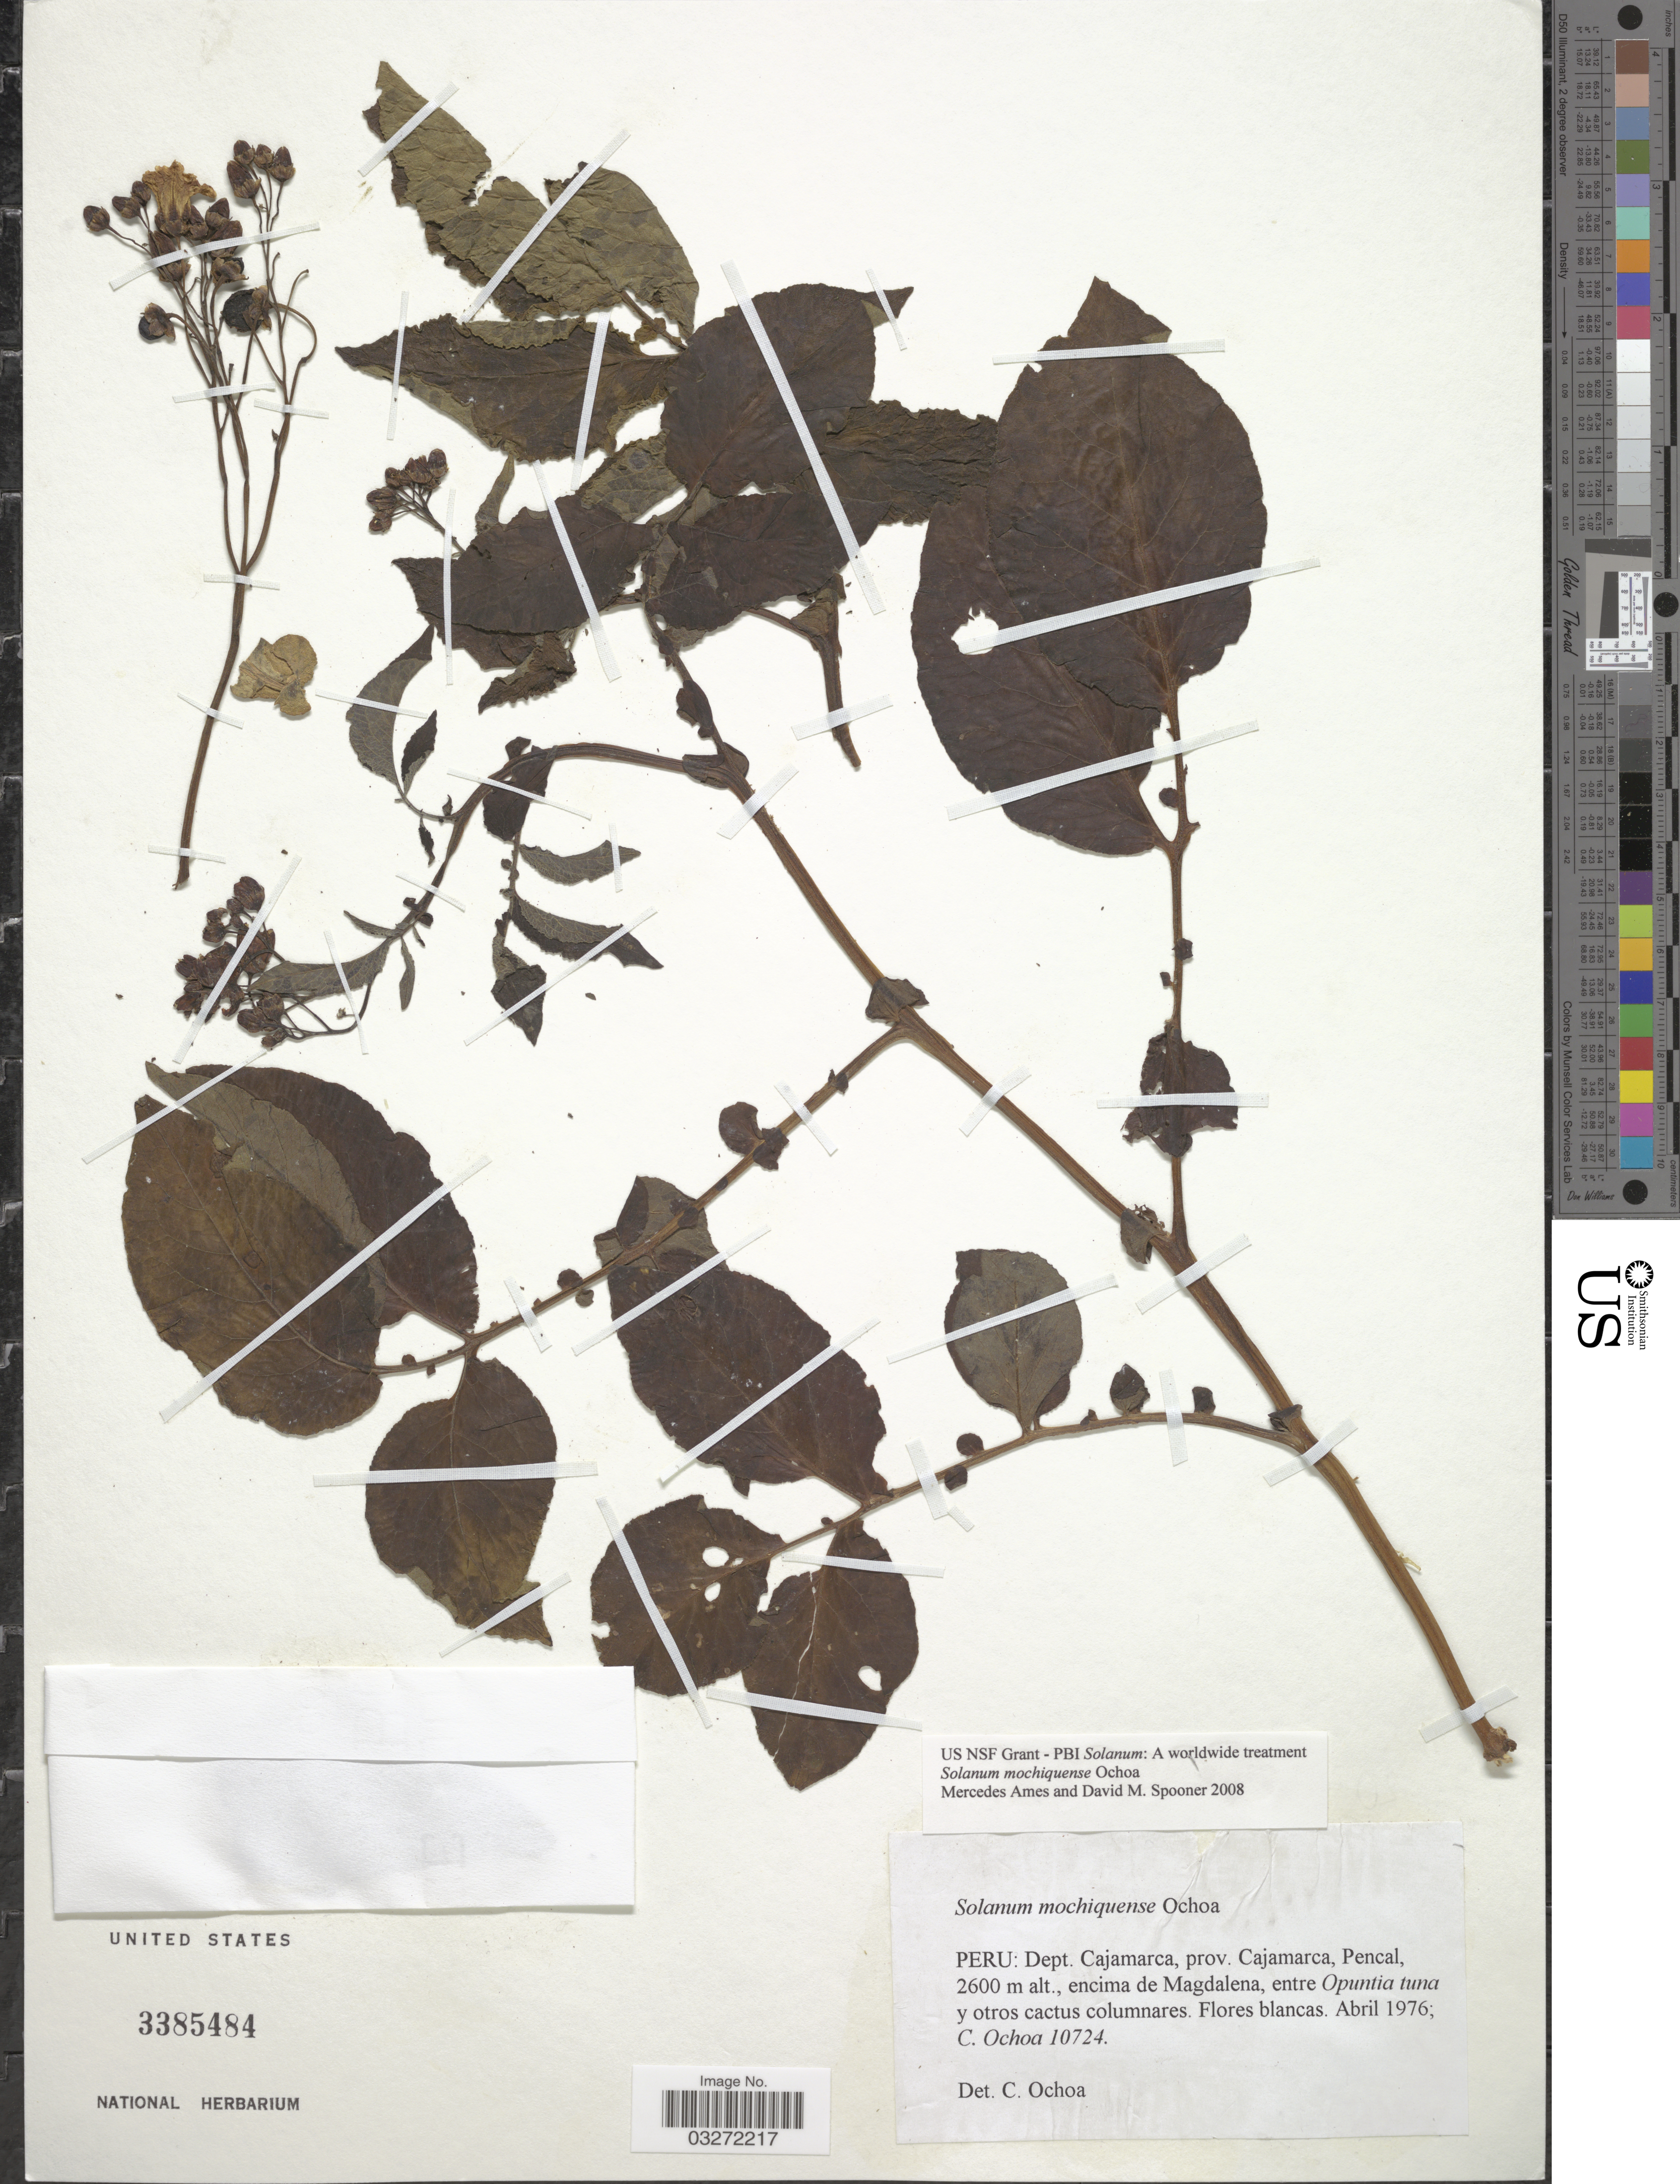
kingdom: Plantae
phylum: Tracheophyta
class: Magnoliopsida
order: Solanales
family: Solanaceae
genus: Solanum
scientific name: Solanum mochiquense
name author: Ochoa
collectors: C. Ochoa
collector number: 10724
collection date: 1976-04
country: Peru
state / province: Cajamarca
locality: Dept. Cajamarca, prov. Cajamarca, Pencal, encima de Magdalena.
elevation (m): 2600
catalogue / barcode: US 3385484